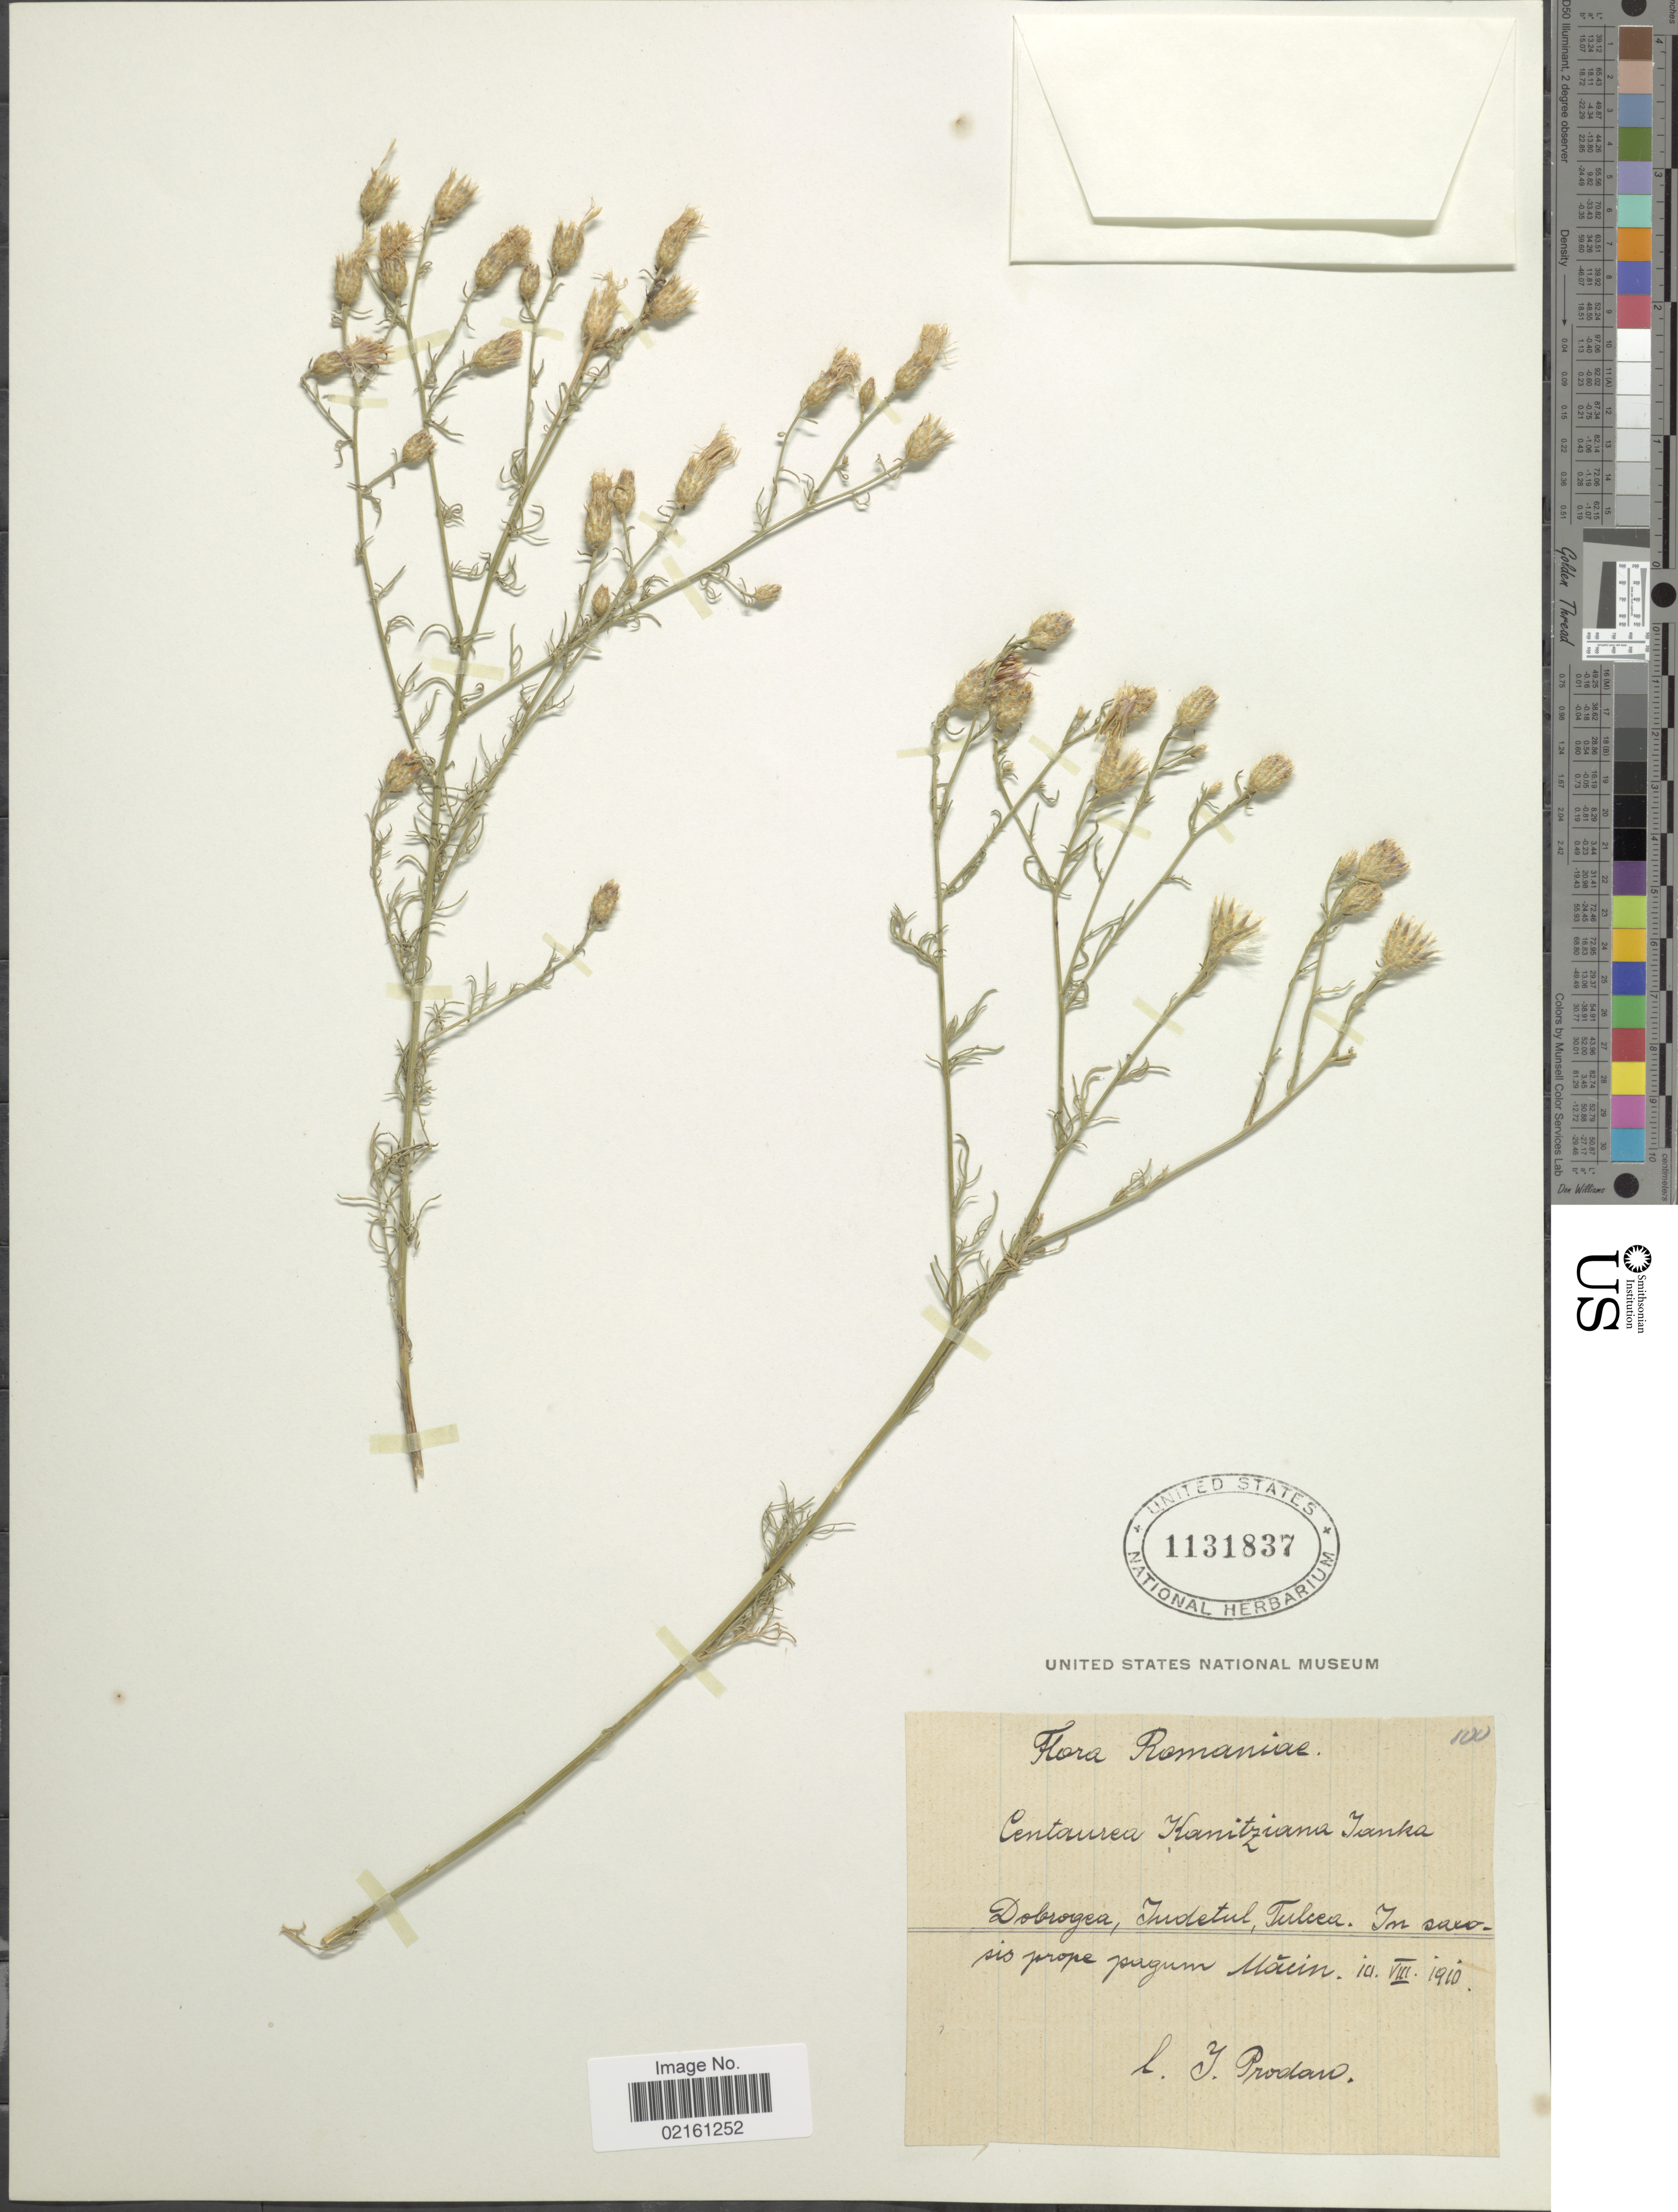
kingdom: Plantae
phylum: Tracheophyta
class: Magnoliopsida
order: Asterales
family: Asteraceae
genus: Centaurea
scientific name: Centaurea kanitziana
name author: Janka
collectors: J. Prodan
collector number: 100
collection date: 1910-08-10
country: Romania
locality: Dobrogea, Indetul, Tulcea, prope pagum Maein [interpreted]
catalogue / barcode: US 1131837